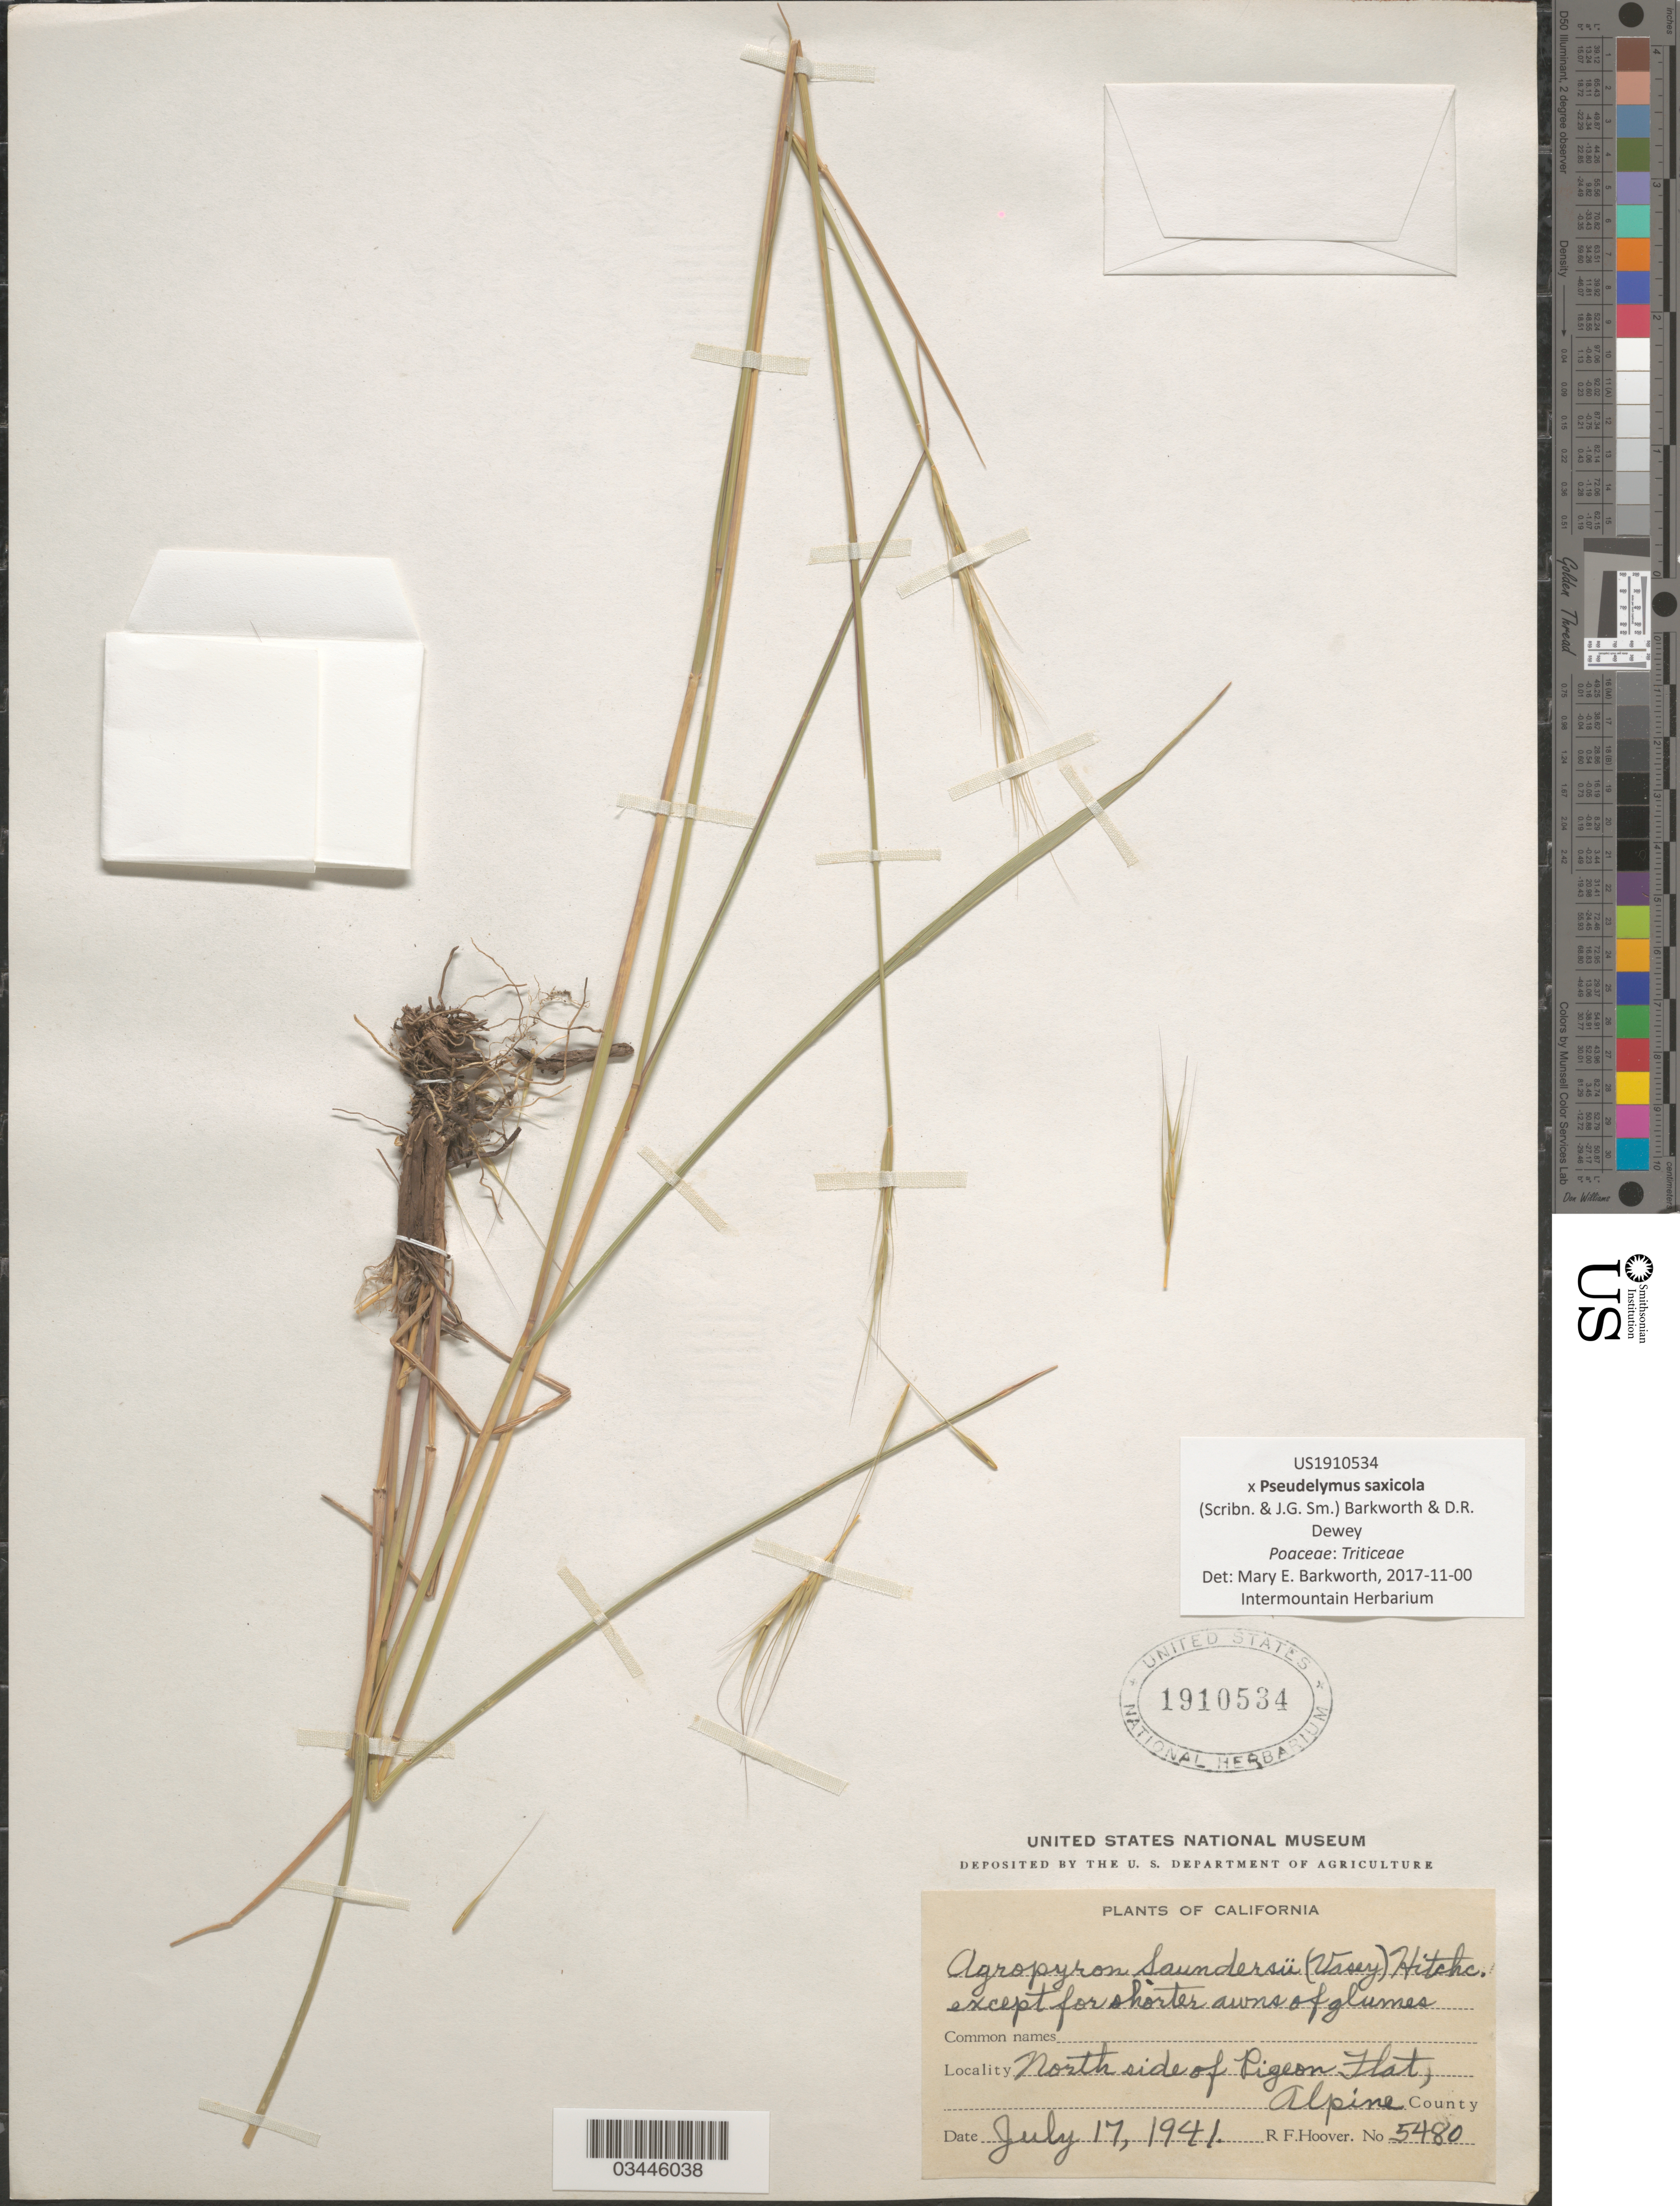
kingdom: Plantae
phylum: Tracheophyta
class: Liliopsida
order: Poales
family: Poaceae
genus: Pseudelymus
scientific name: x Pseudelymus saxicola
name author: (Scribn. & J.G. Sm.) Barkworth & Dewey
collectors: R. F. Hoover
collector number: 5480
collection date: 1941-07-17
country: United States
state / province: California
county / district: Alpine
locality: North side of Pigeon Flat, Alpine County.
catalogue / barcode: US 1910534